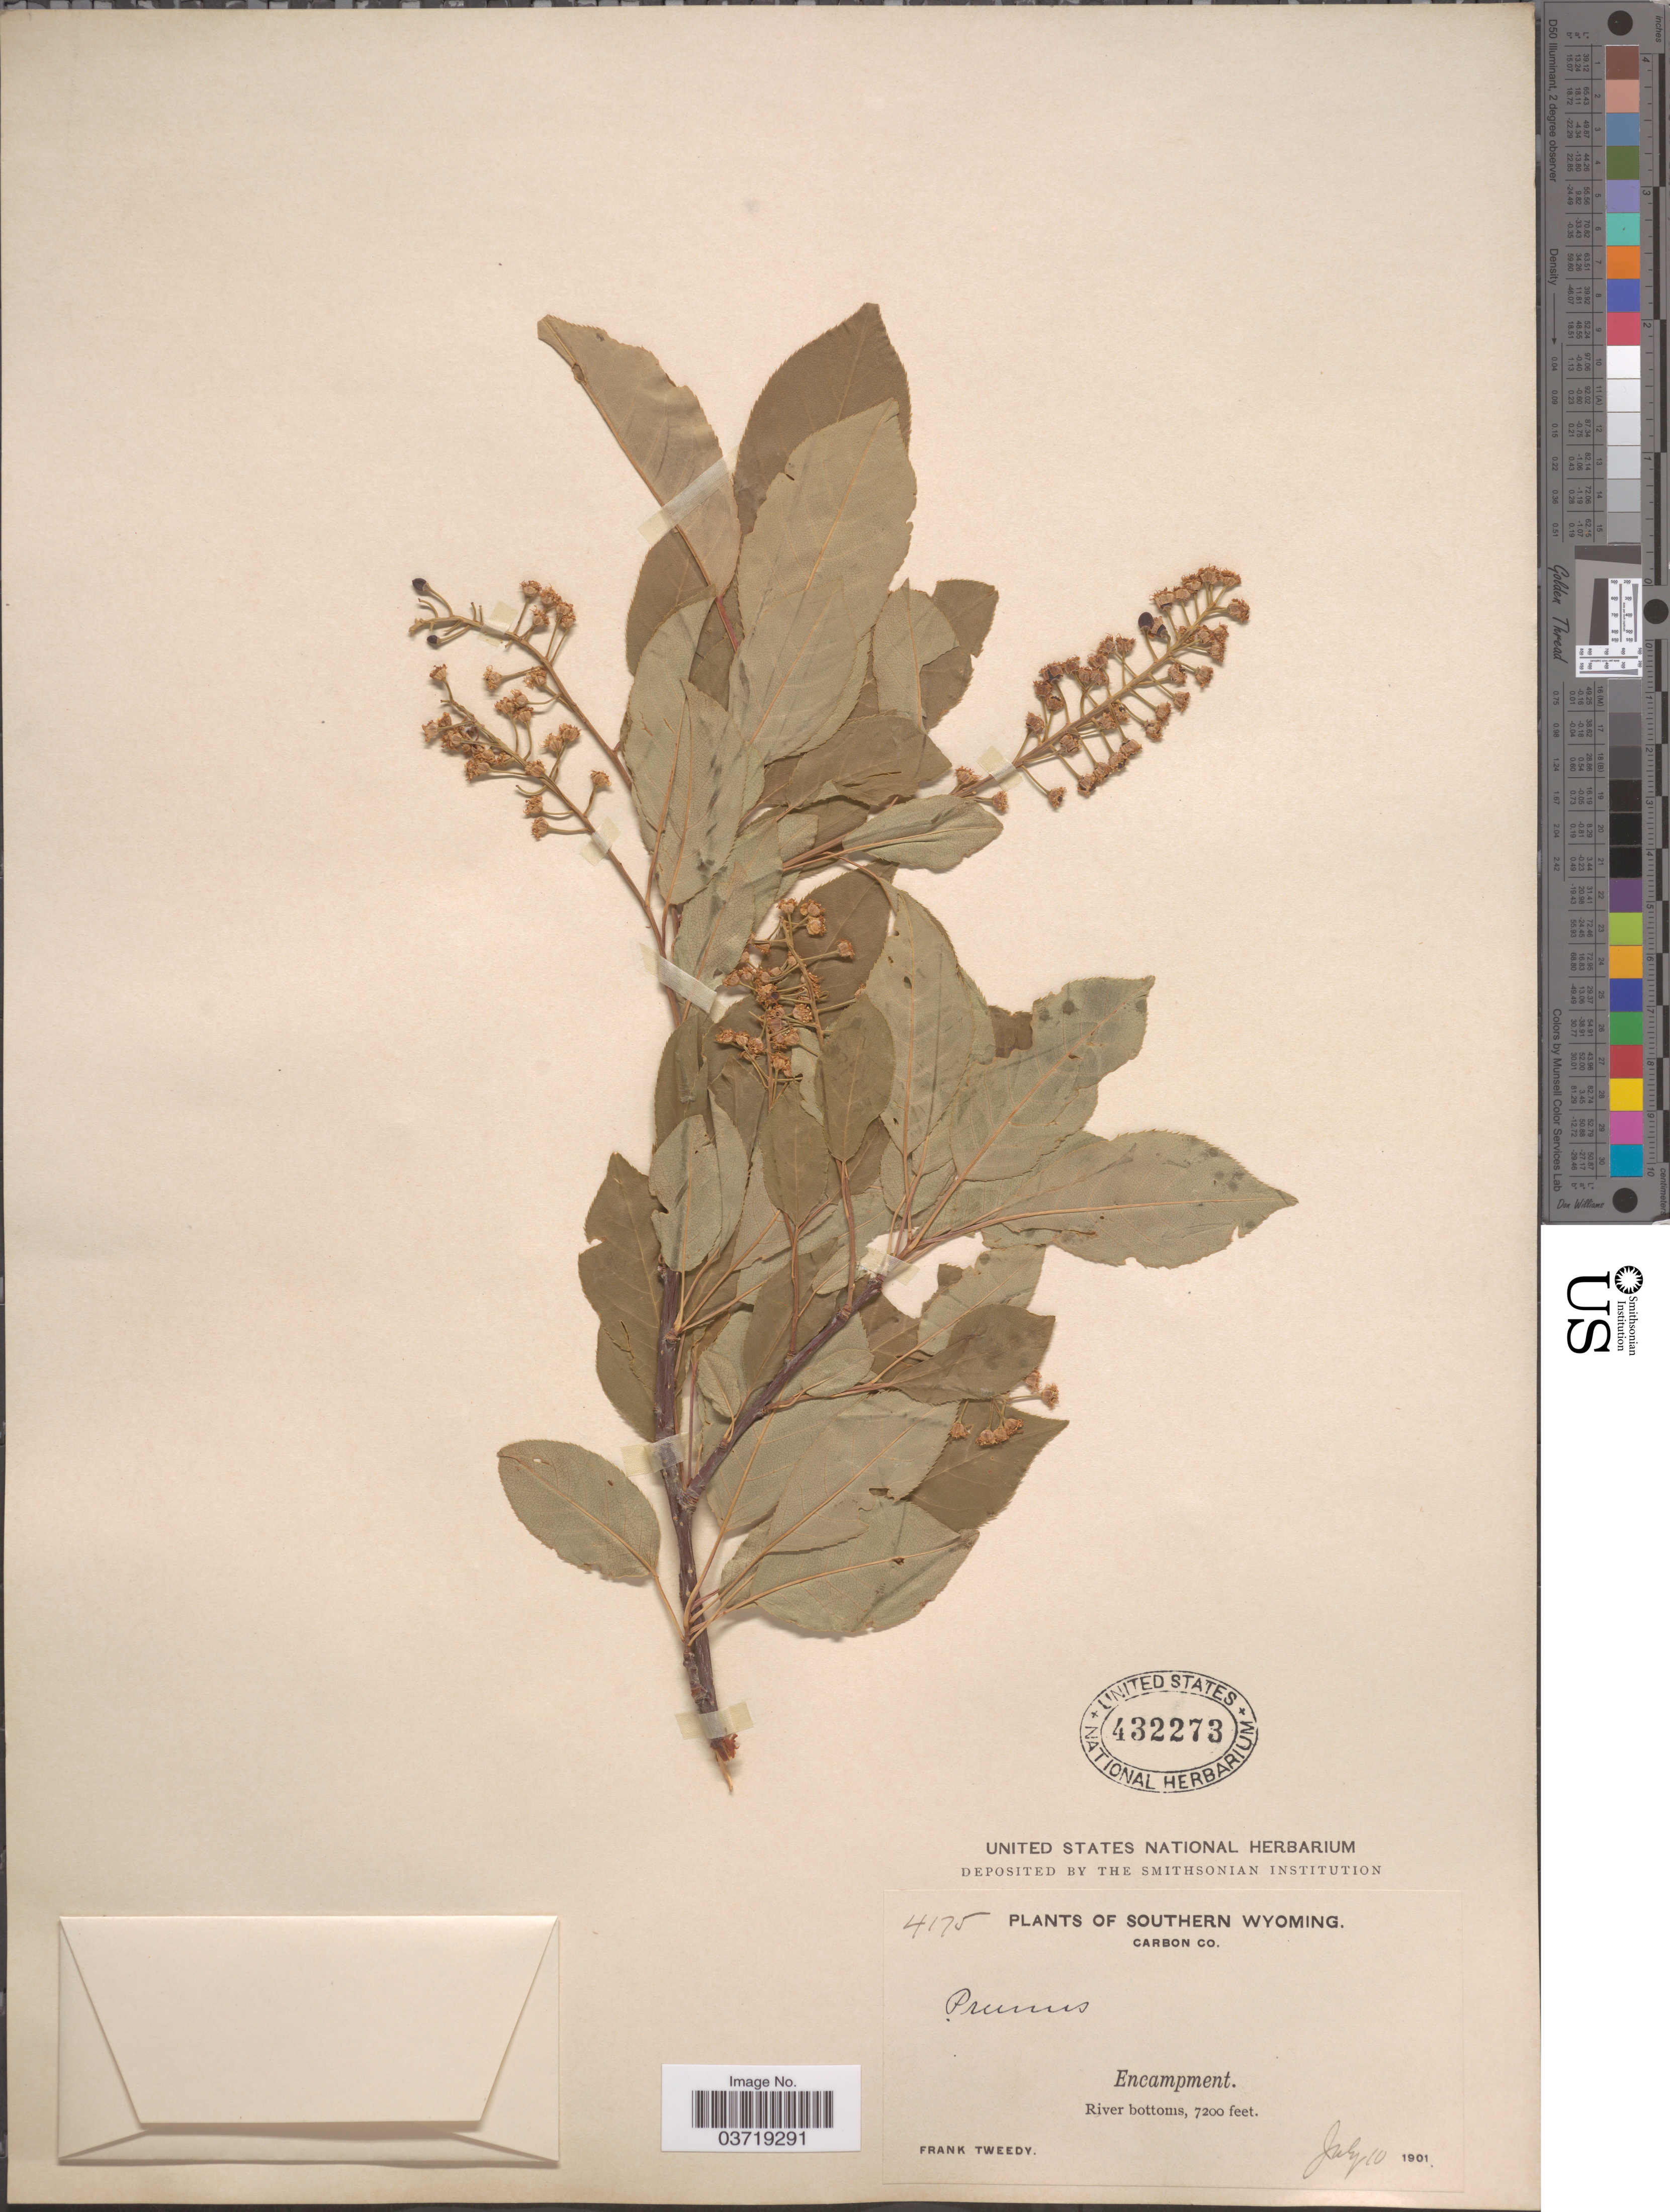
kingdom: Plantae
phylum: Tracheophyta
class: Magnoliopsida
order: Rosales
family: Rosaceae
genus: Prunus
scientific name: Prunus virginiana var. demissa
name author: (Nutt.) Torr.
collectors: F. Tweedy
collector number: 4175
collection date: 1901-07-10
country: United States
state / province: Wyoming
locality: Southern Wyoming. Carbon Co. Encampment. River bottoms.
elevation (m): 2195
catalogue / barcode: US 432273